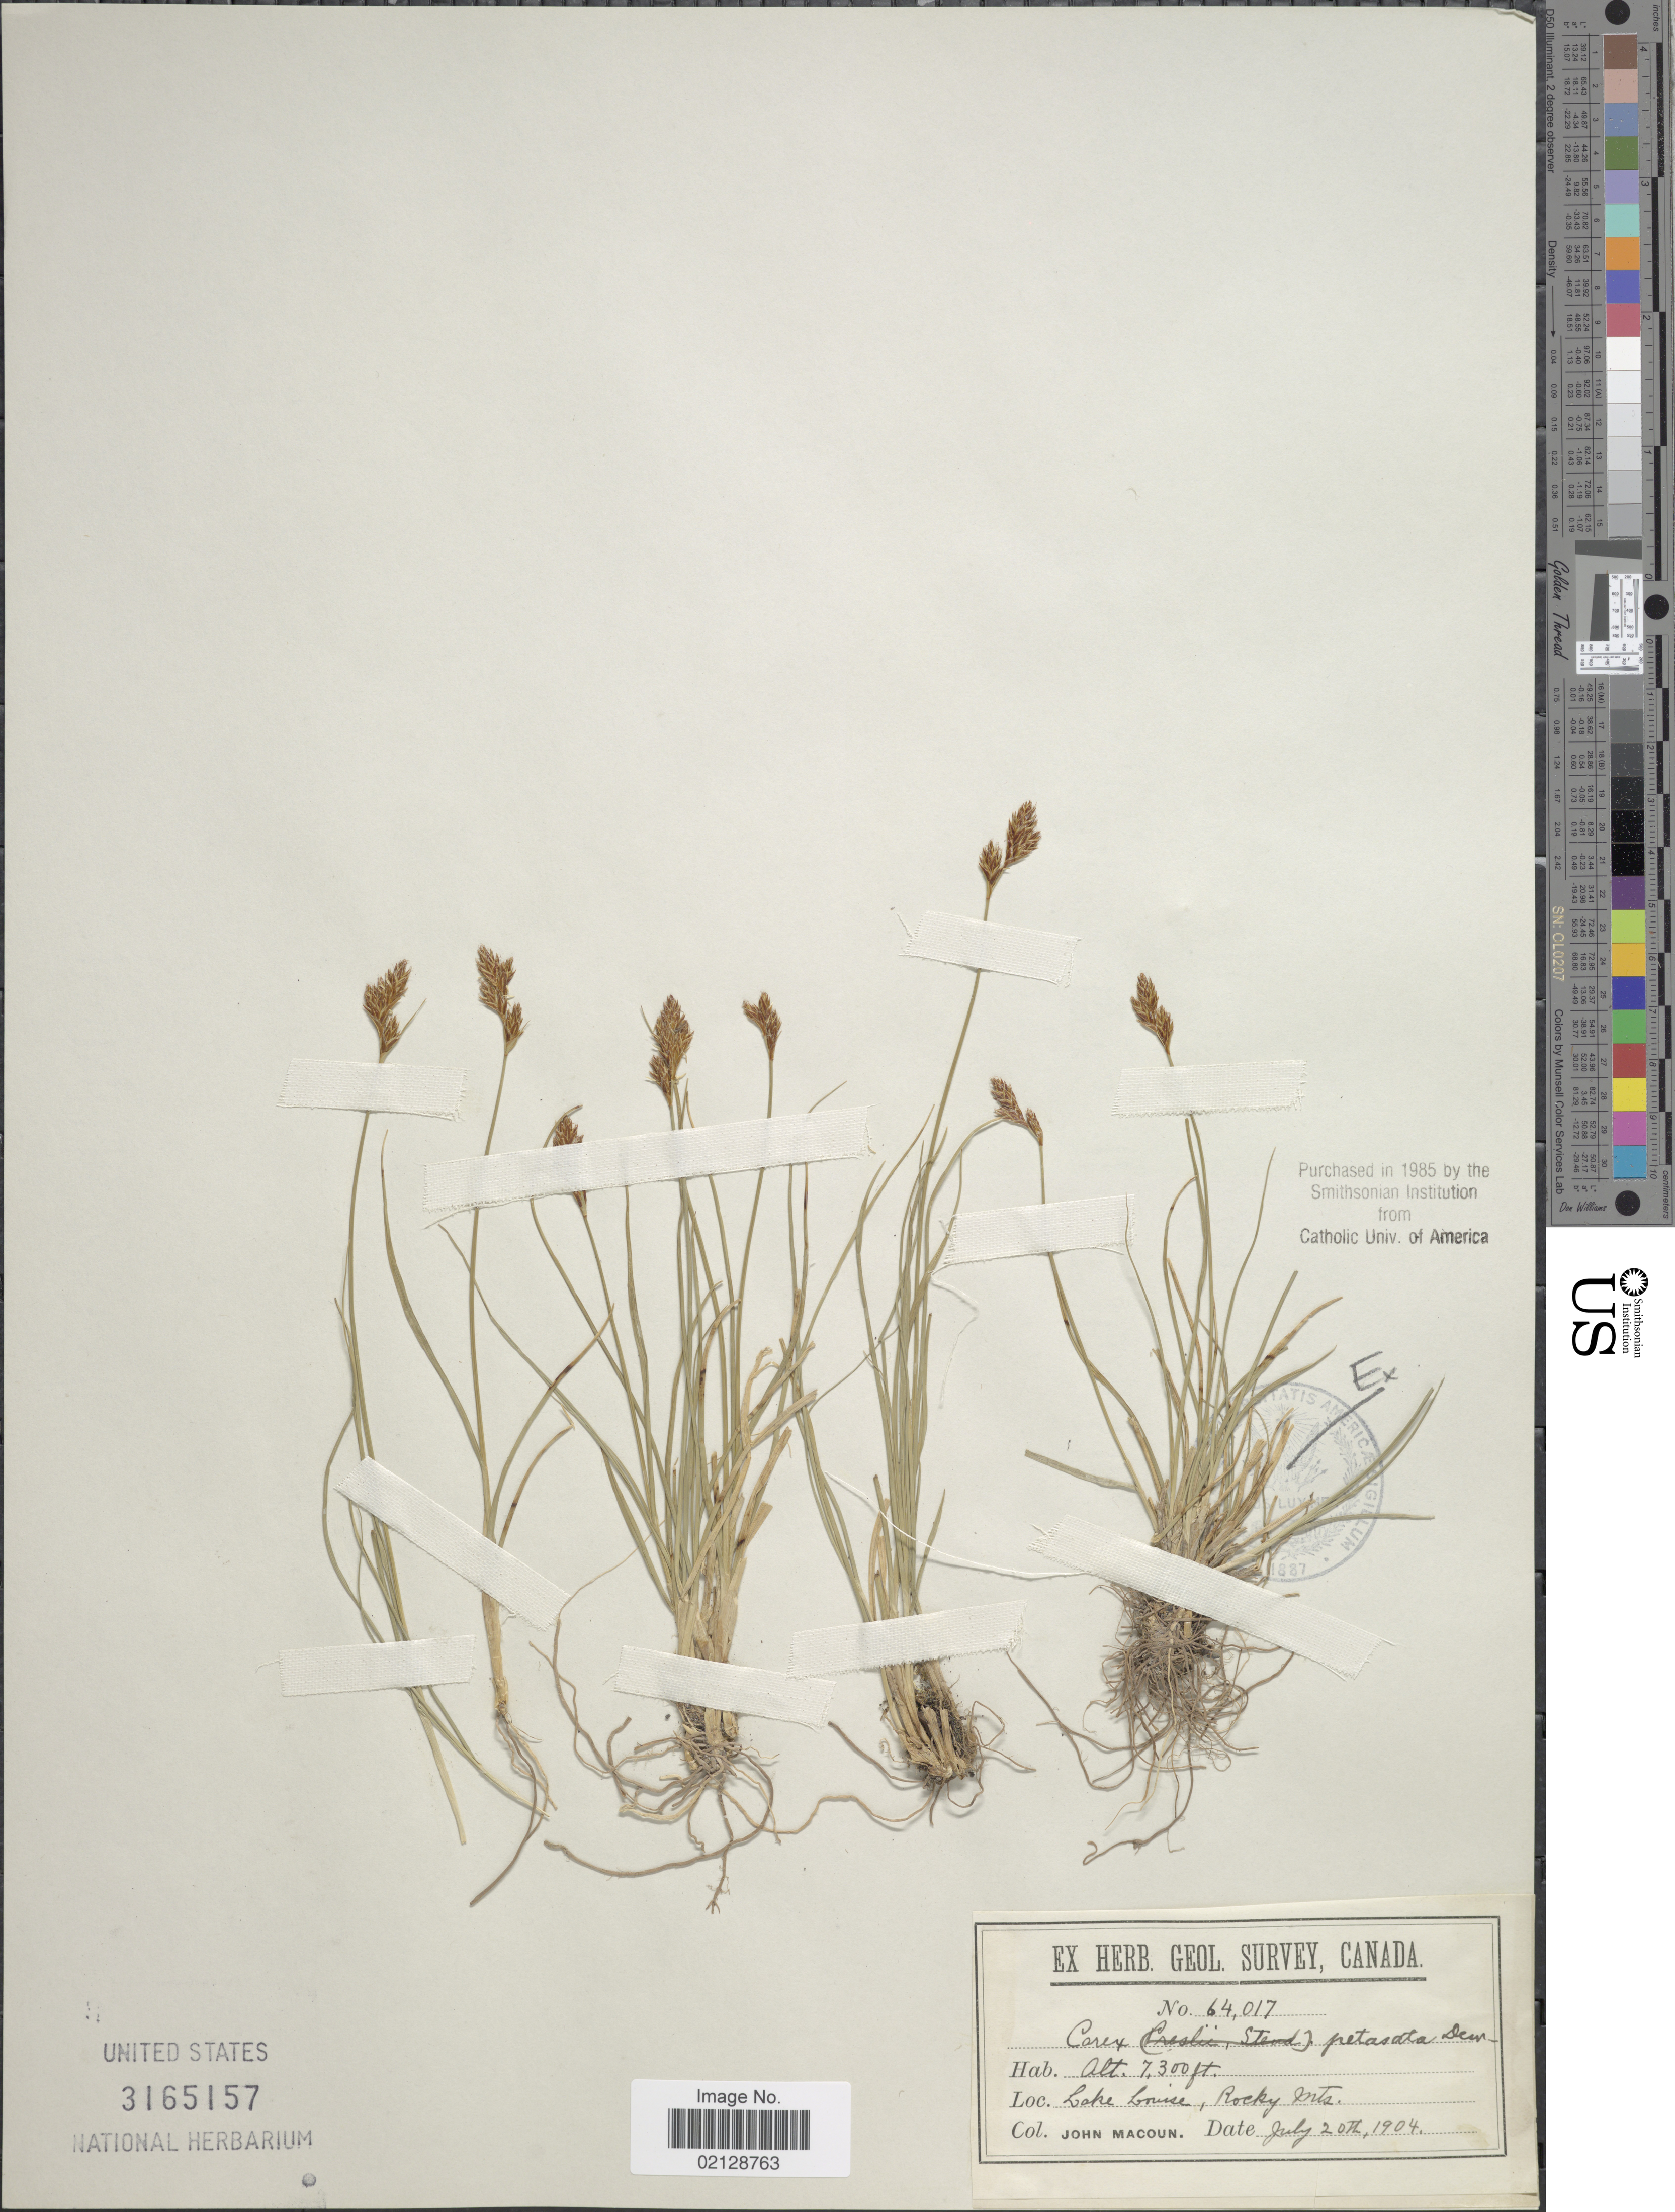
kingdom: Plantae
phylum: Tracheophyta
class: Liliopsida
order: Poales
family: Cyperaceae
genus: Carex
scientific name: Carex petasata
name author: Dewey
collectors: J. Macoun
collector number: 64017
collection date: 1904-07-20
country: Canada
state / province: Alberta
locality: Lake Louise, Rocky Mts.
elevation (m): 2225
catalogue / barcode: US 3165157